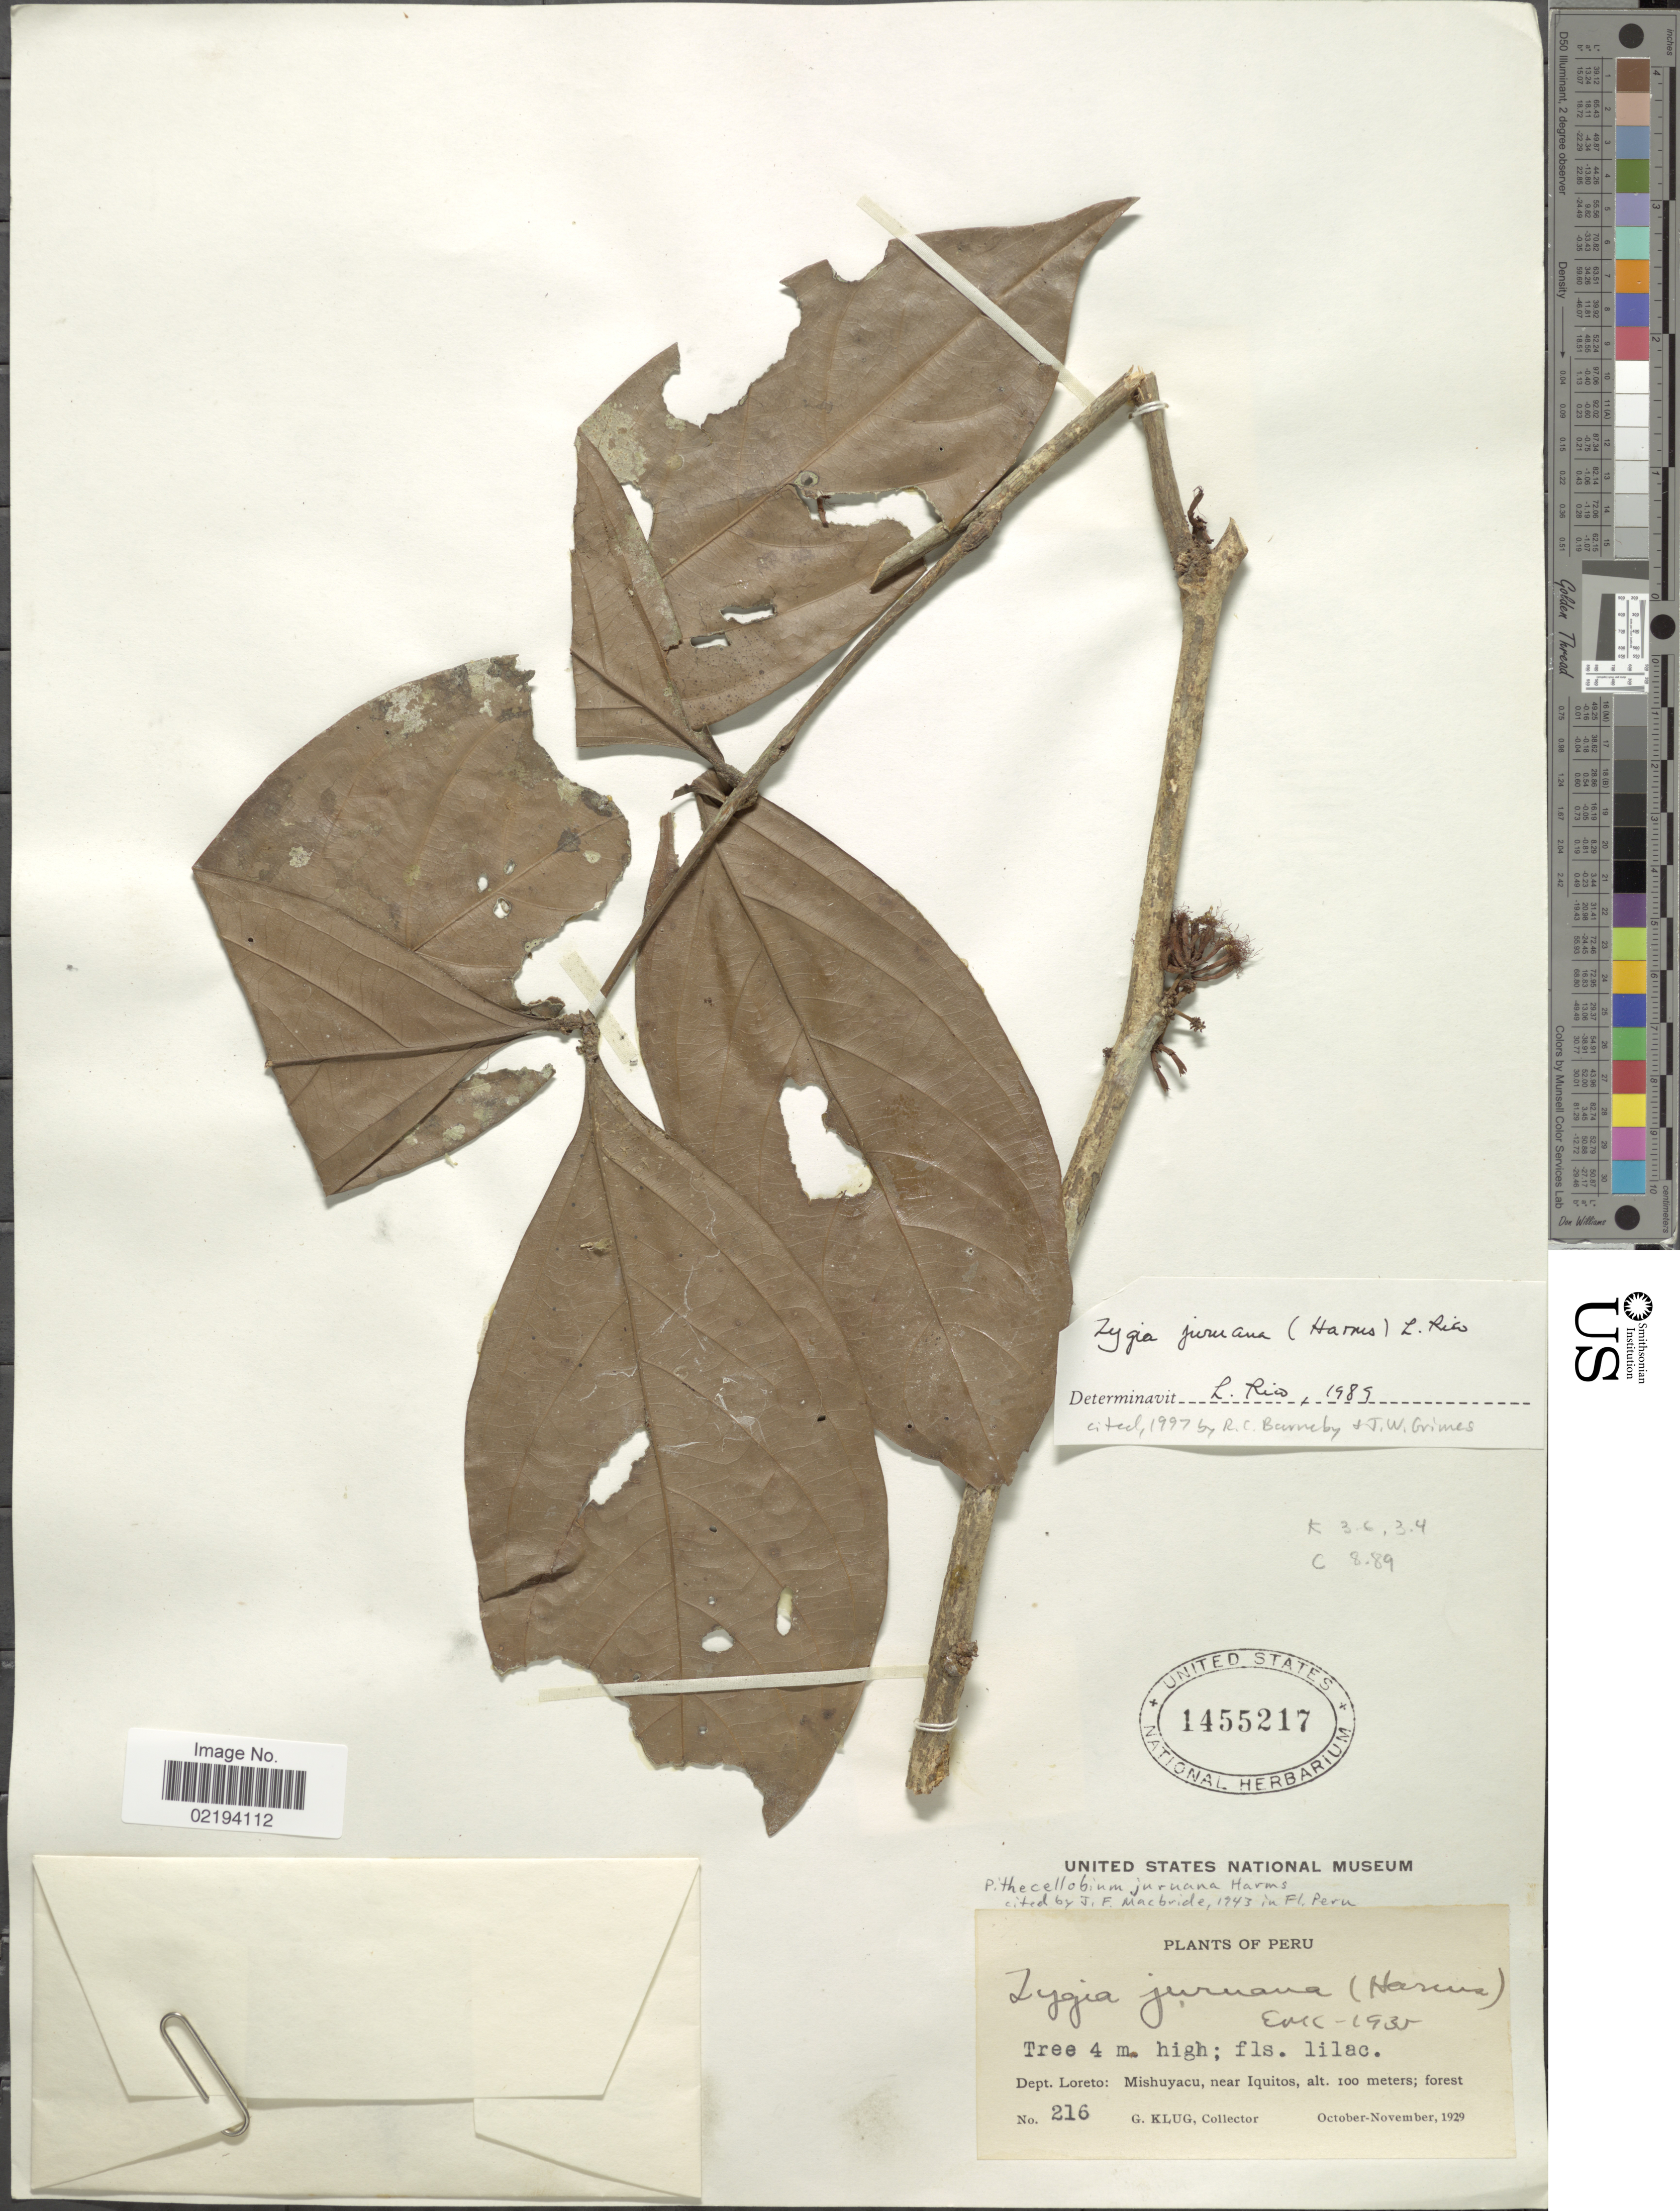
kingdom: Plantae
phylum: Tracheophyta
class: Magnoliopsida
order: Fabales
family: Fabaceae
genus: Zygia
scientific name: Zygia juruana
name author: (Harms) L. Rico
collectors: G. Klug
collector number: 216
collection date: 1929-10/1929-11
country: Peru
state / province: Loreto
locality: Dept. Loreto: Mishuyacu, near Iquitos; forest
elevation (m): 100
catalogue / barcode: US 1455217